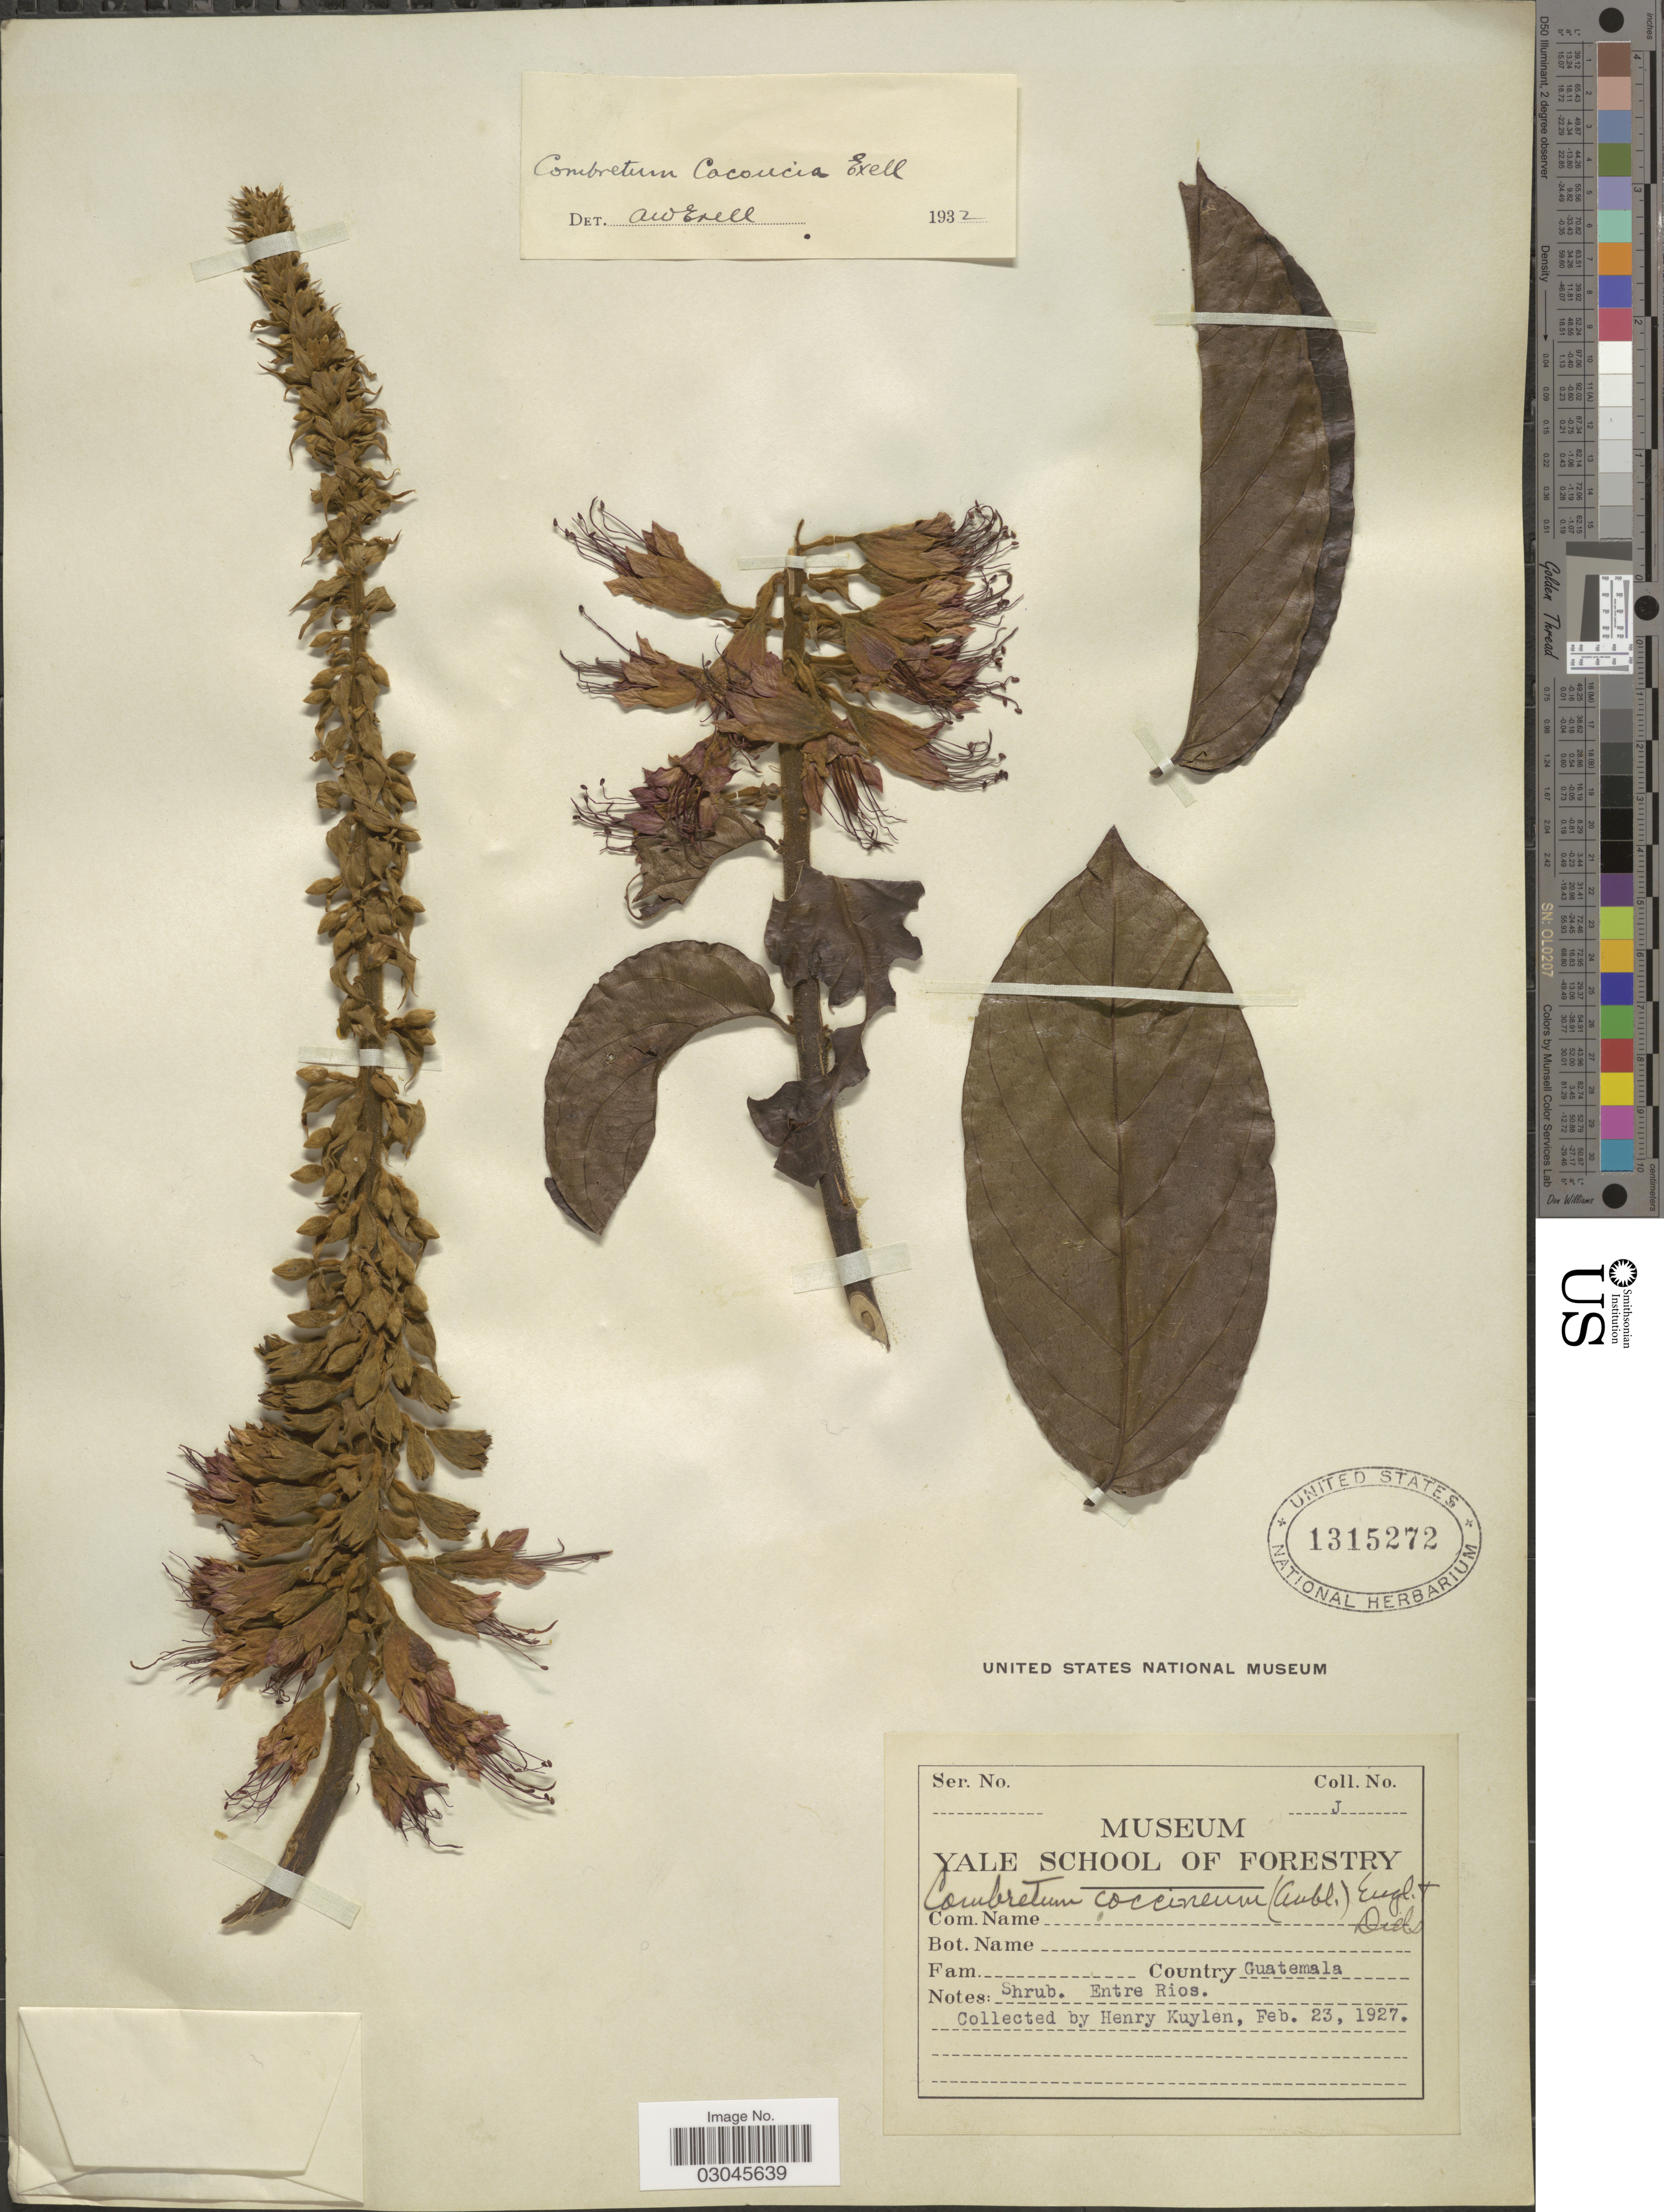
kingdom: Plantae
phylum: Tracheophyta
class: Magnoliopsida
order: Myrtales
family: Combretaceae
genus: Combretum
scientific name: Combretum cacoucia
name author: Exell ex Sandwith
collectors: H. Kuylen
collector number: J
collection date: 1927-02-23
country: Guatemala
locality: Entre Rios.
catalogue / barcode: US 1315272